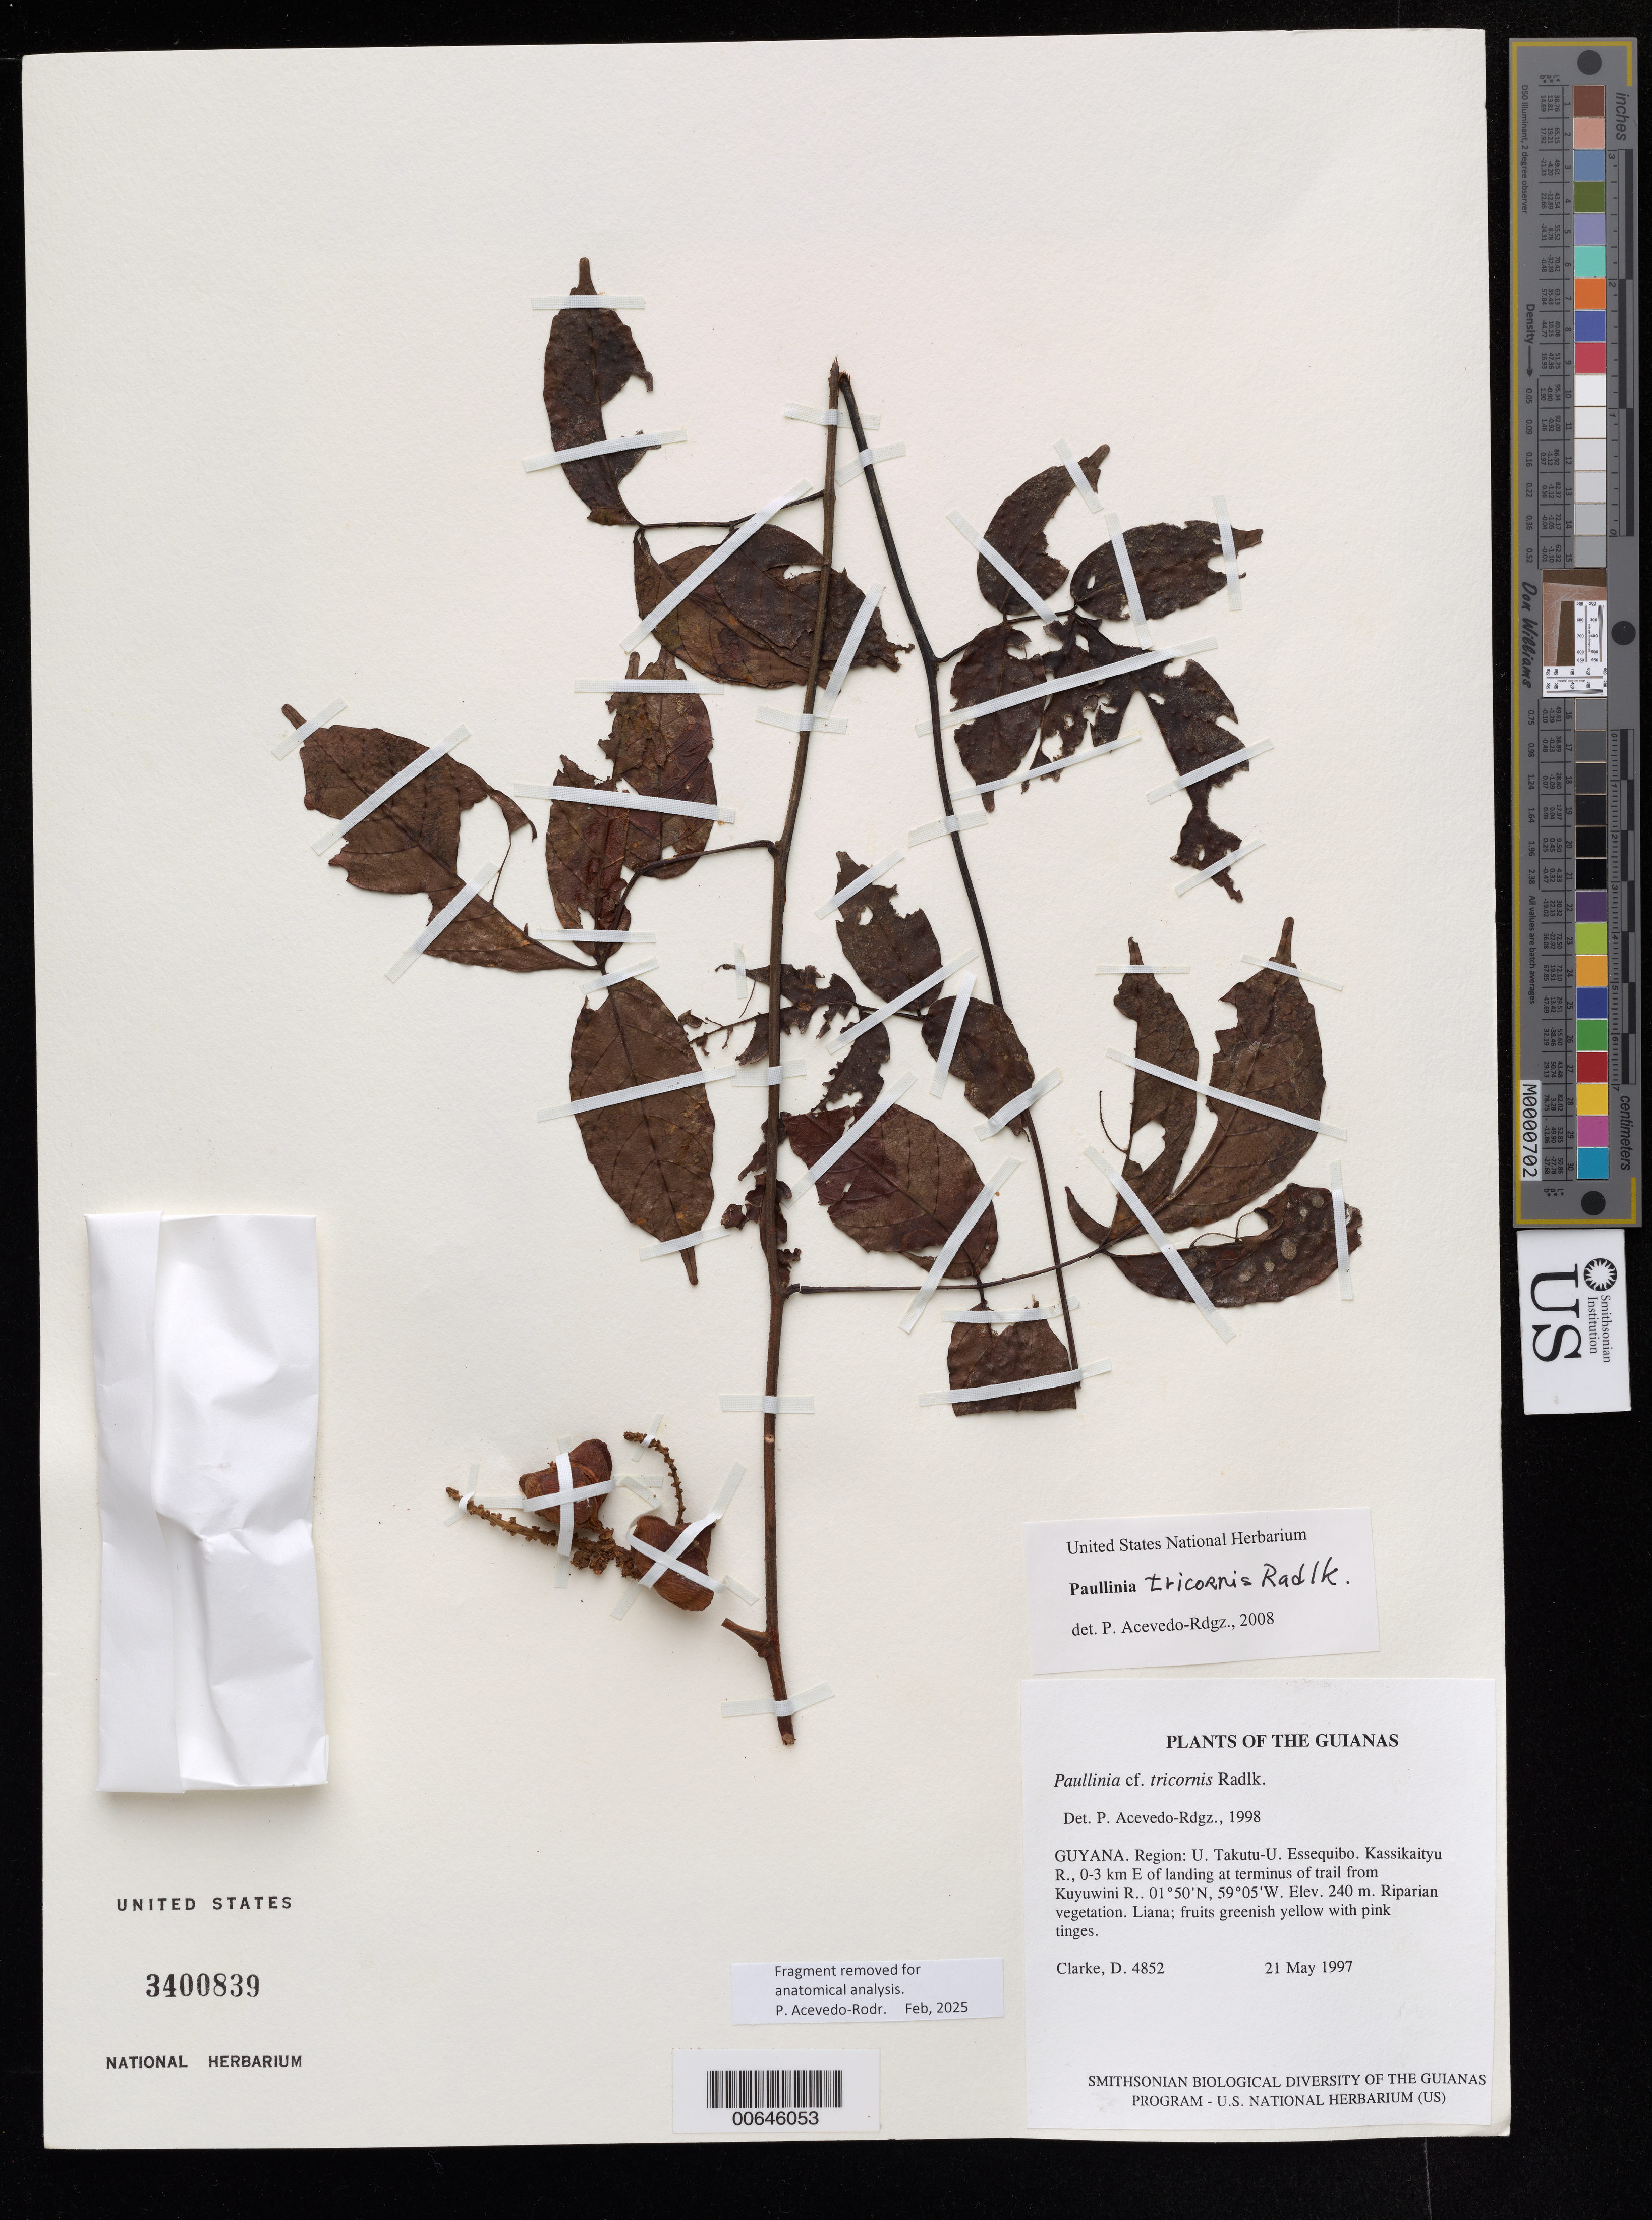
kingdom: Plantae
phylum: Tracheophyta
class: Magnoliopsida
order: Sapindales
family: Sapindaceae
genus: Paullinia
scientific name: Paullinia tricornis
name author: Radlk.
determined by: Acevedo-Rodríguez, P., (BOT), Smithsonian Institution - National Museum of Natural History (UNITED STATES)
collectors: H. D. Clarke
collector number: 4852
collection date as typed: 21 May 1997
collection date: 1997-05-21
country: Guyana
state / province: U. Takutu-U. Essequibo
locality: Kassikaityu R., 0-3 km E of landing at terminus of trail from Kuyuwini R.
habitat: Riparian vegetation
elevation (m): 240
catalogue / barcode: US 3400839